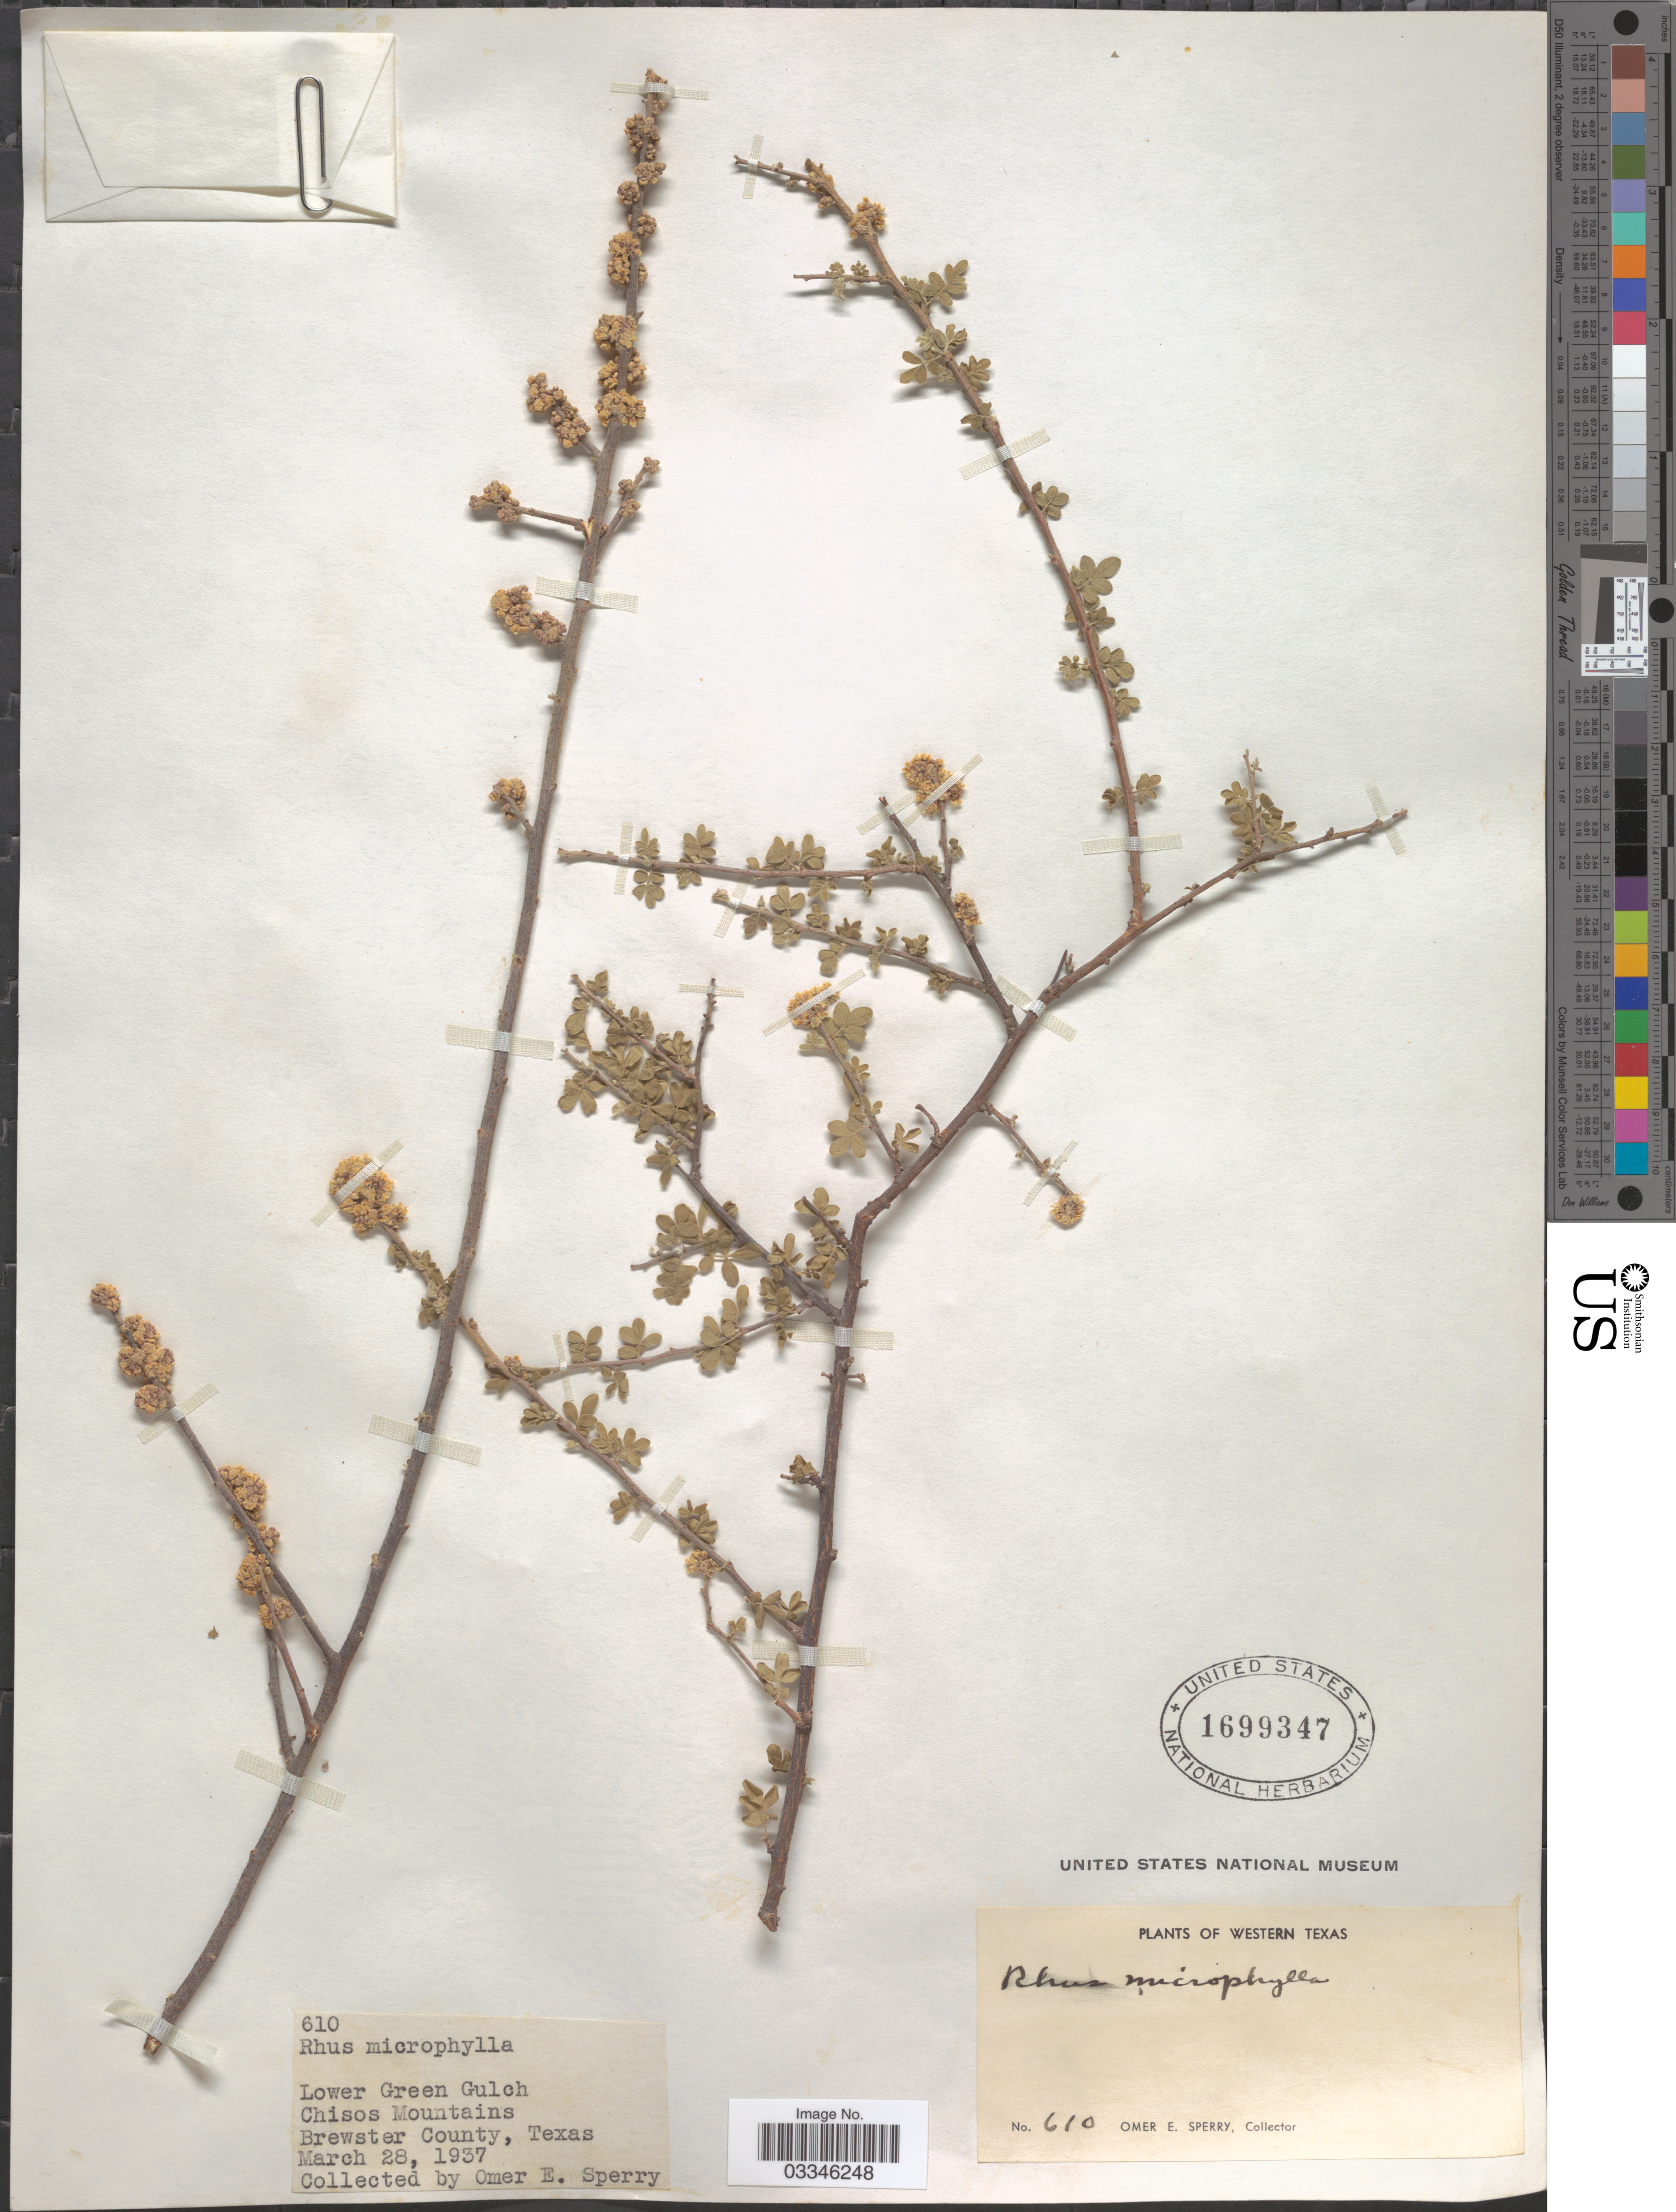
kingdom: Plantae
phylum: Tracheophyta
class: Magnoliopsida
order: Sapindales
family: Anacardiaceae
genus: Rhus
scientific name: Rhus microphylla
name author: Engelm.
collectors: O. E. Sperry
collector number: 610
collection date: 1937-03-28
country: United States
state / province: Texas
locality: Western Texas. Lower Green Gulch. Chisos Mountains. Brewster County.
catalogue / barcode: US 1699347